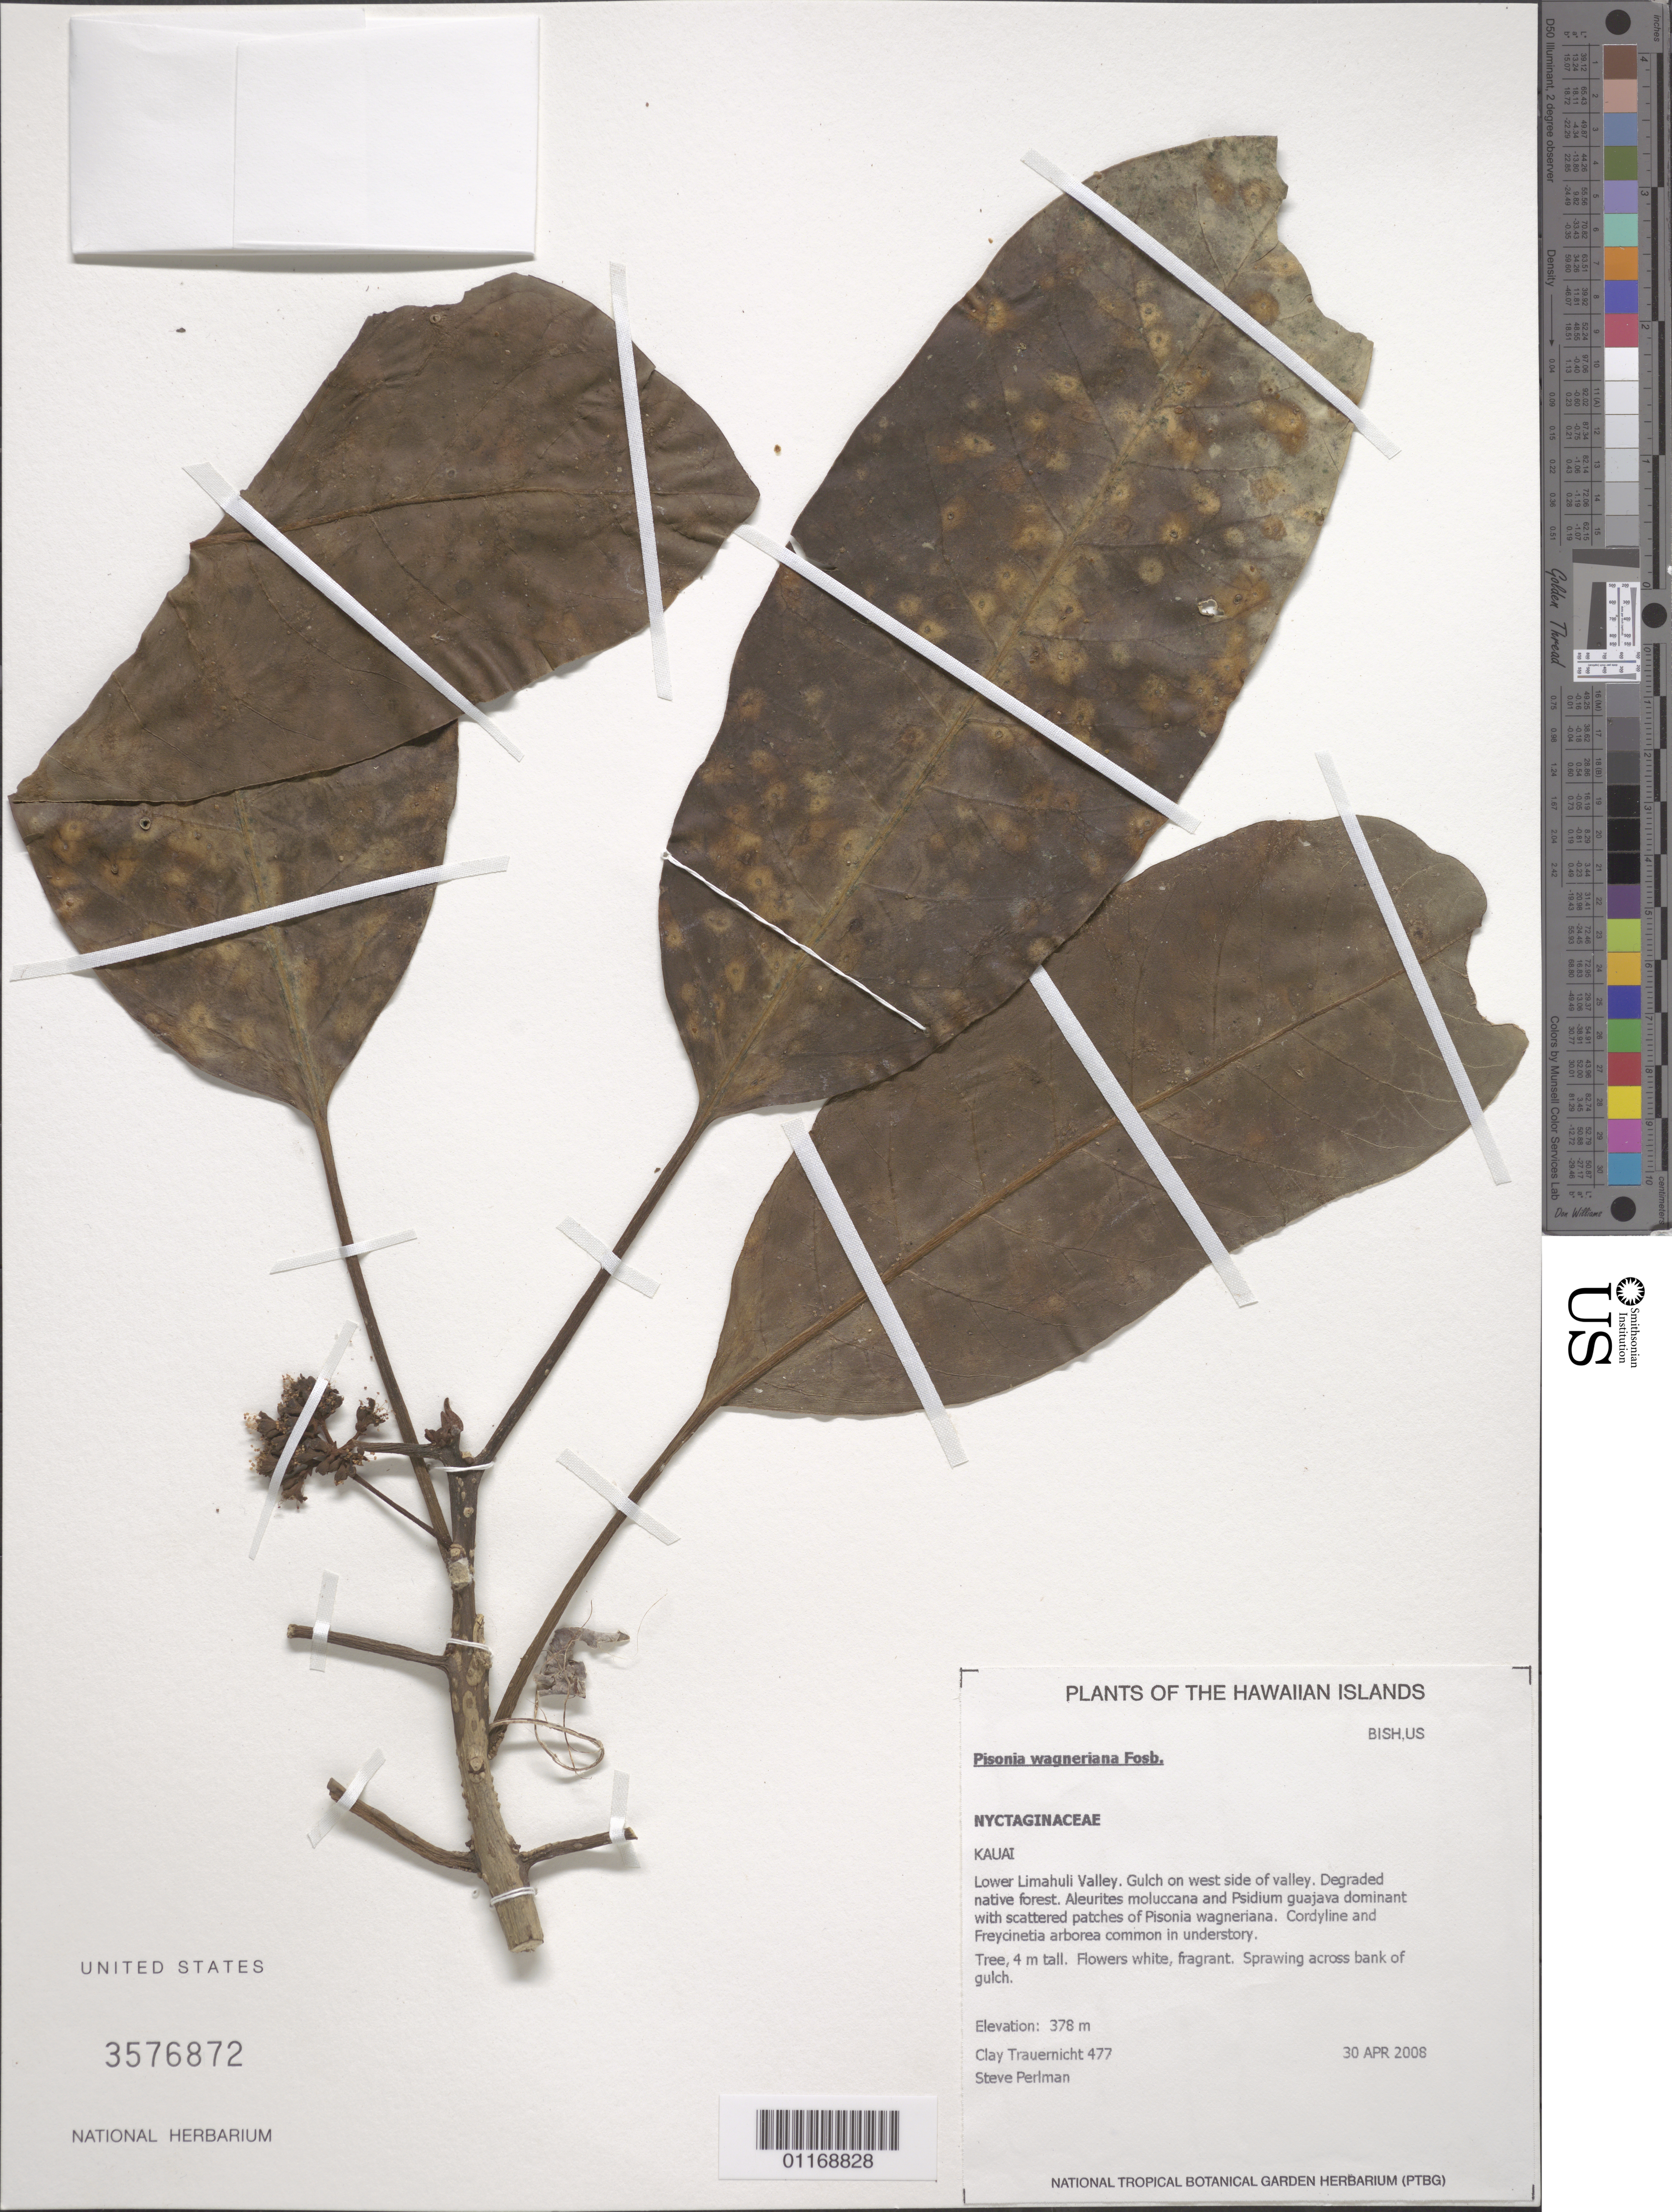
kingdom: Plantae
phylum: Tracheophyta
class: Magnoliopsida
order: Caryophyllales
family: Nyctaginaceae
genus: Ceodes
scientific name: Ceodes wagneriana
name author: (Fosberg) Rossetto & Caraballo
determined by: Wagner, W. L., (BOT), Smithsonian Institution - National Museum of Natural History (UNITED STATES)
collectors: C. Trauernicht & S. P. Perlman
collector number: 477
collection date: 2008-04-30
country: United States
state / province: Hawaii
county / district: Kaui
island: Kaua'i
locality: Lower Limahuli Valley. Gulch on west side of valley.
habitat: Degraded native forest.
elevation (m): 378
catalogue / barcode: US 3576872